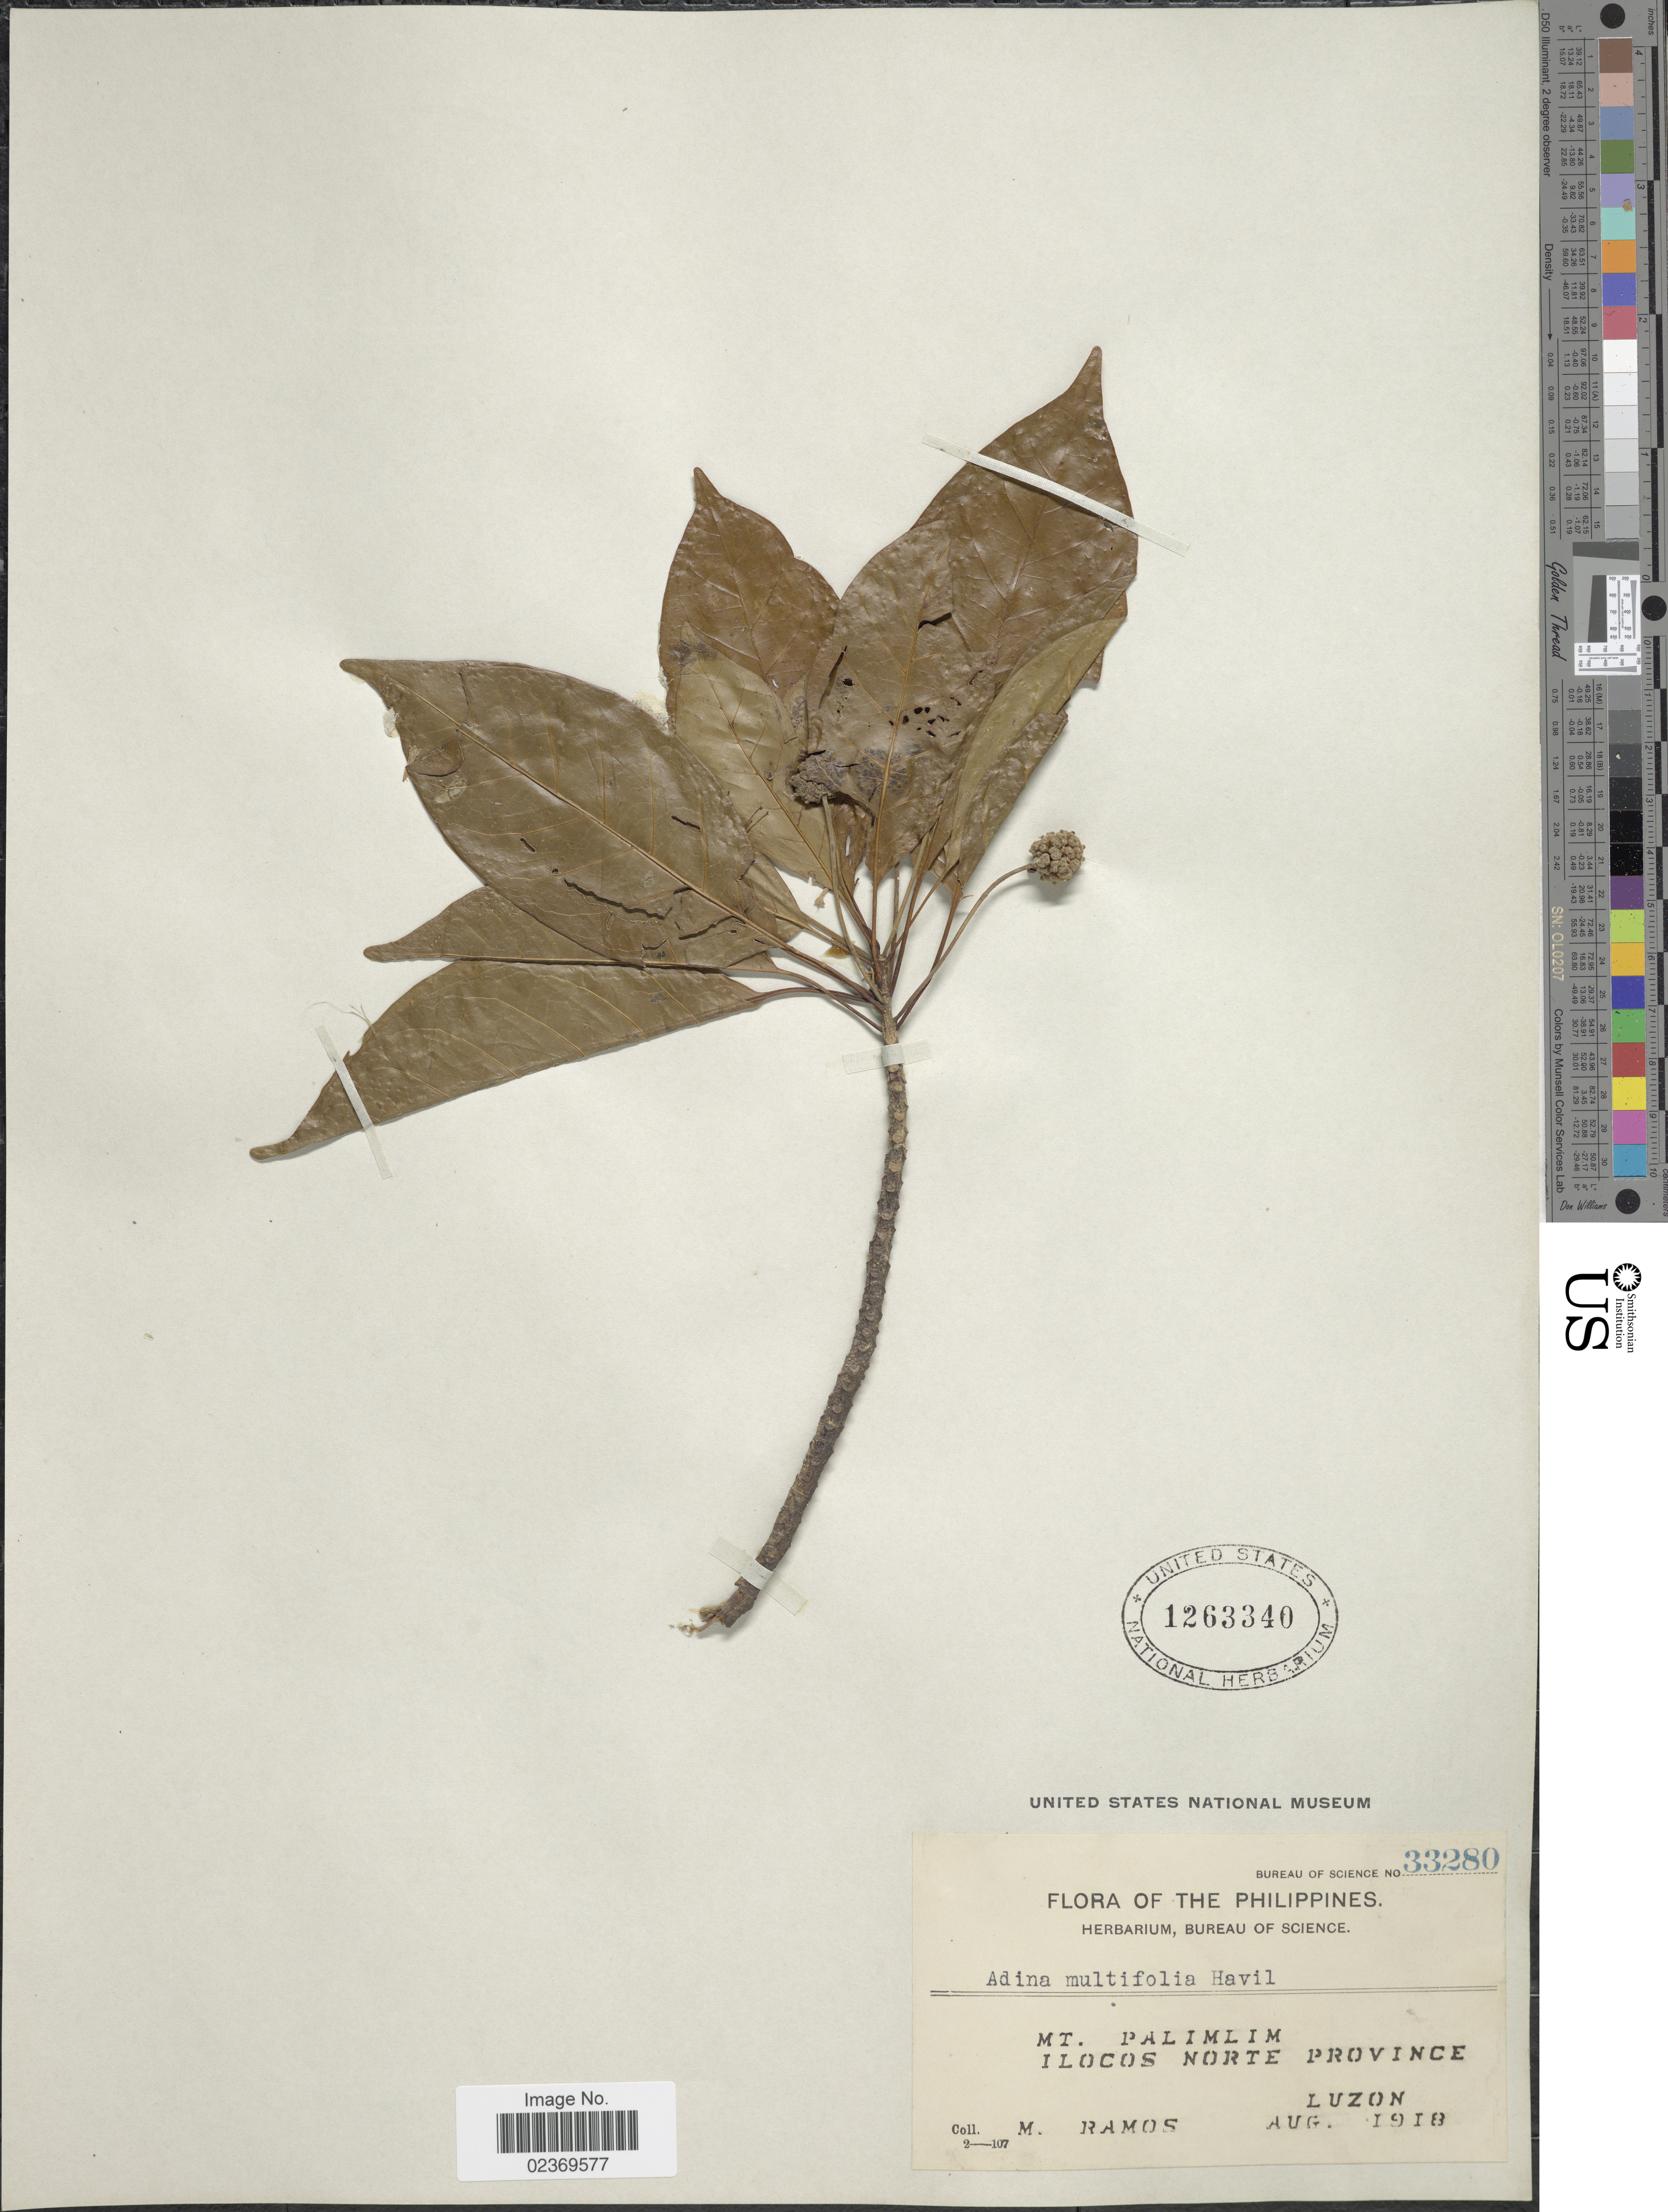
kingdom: Plantae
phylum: Tracheophyta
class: Magnoliopsida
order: Gentianales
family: Rubiaceae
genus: Adina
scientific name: Adina multifolia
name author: Havil.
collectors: M. Ramos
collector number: Bureau of Science 33280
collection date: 1918-08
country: Philippines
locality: Mt. Palimlim, Ilocos Norte Province, Luzon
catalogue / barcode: US 1263340